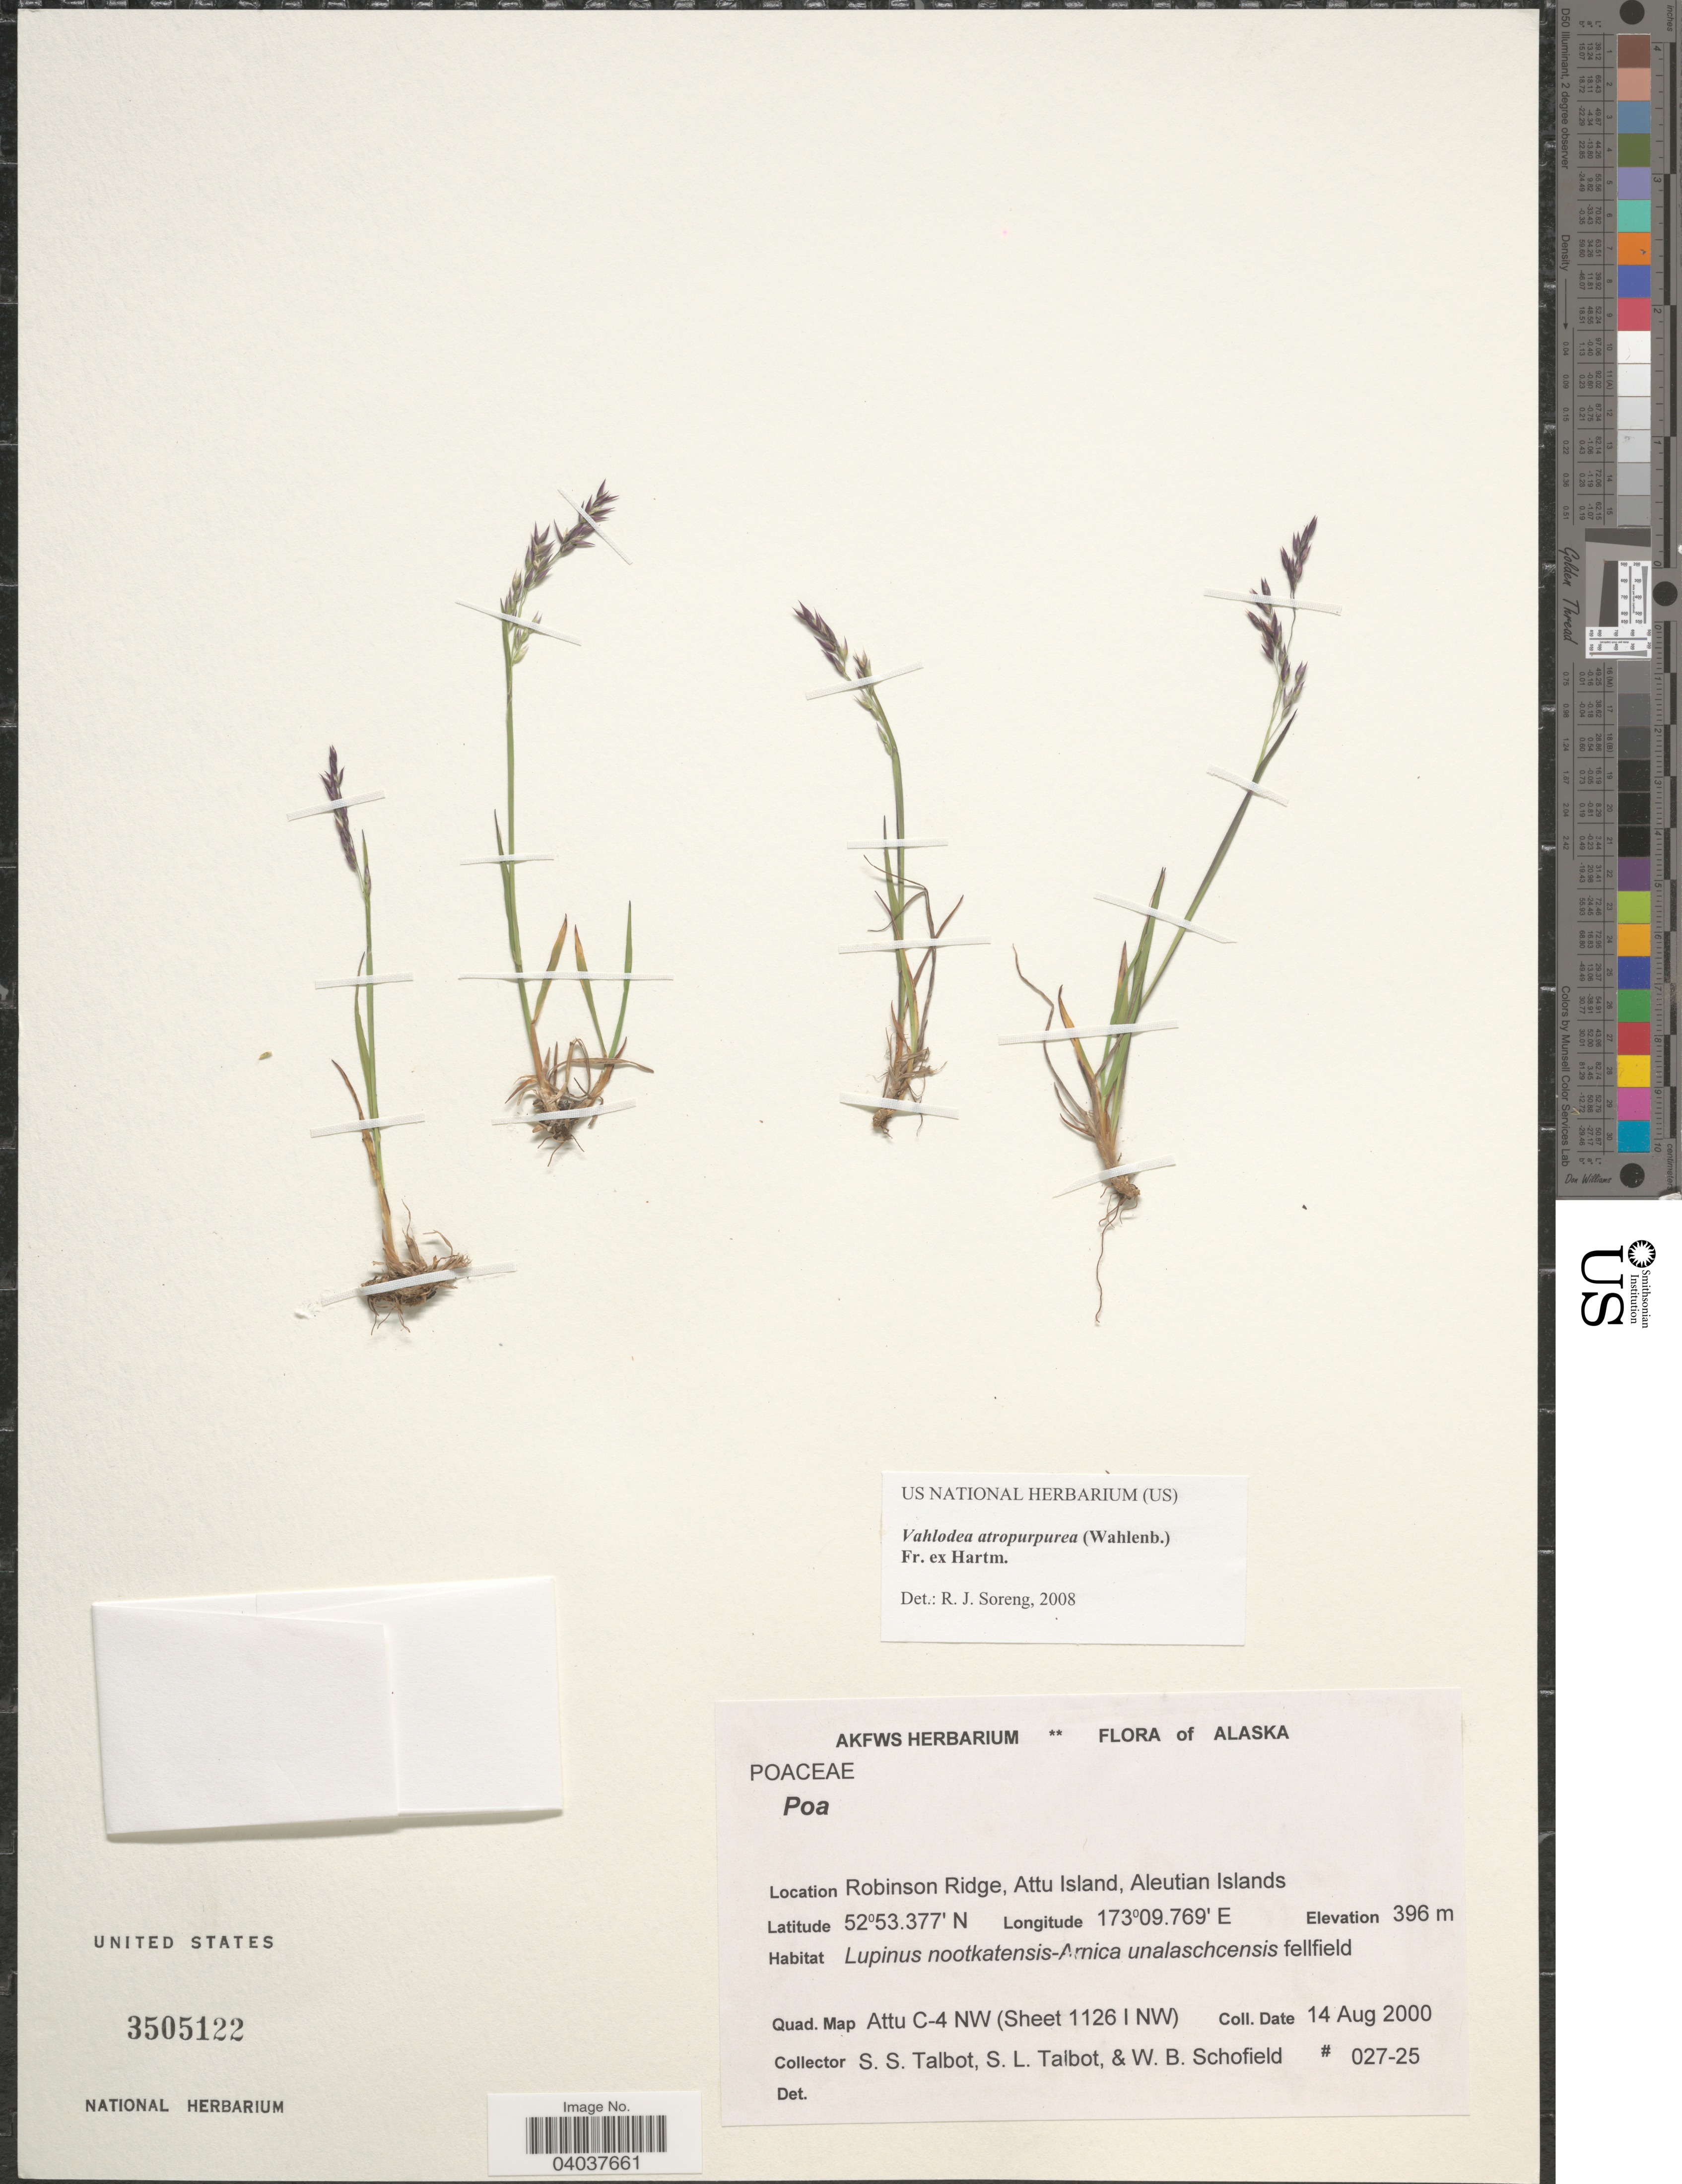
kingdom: Plantae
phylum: Tracheophyta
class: Liliopsida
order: Poales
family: Poaceae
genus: Vahlodea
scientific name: Vahlodea atropurpurea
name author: (Wahlenb.) Fr. ex Hartm.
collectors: S. S. Talbot, S. Talbot & W. Schofield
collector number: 027-25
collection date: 2000-08-14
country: United States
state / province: Alaska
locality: Robinson Ridge, Attu Island, Aleutian Islands. Quad. Map Attu C-4 NW (Sheet 1126 I NW).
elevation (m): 396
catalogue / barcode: US 3505122